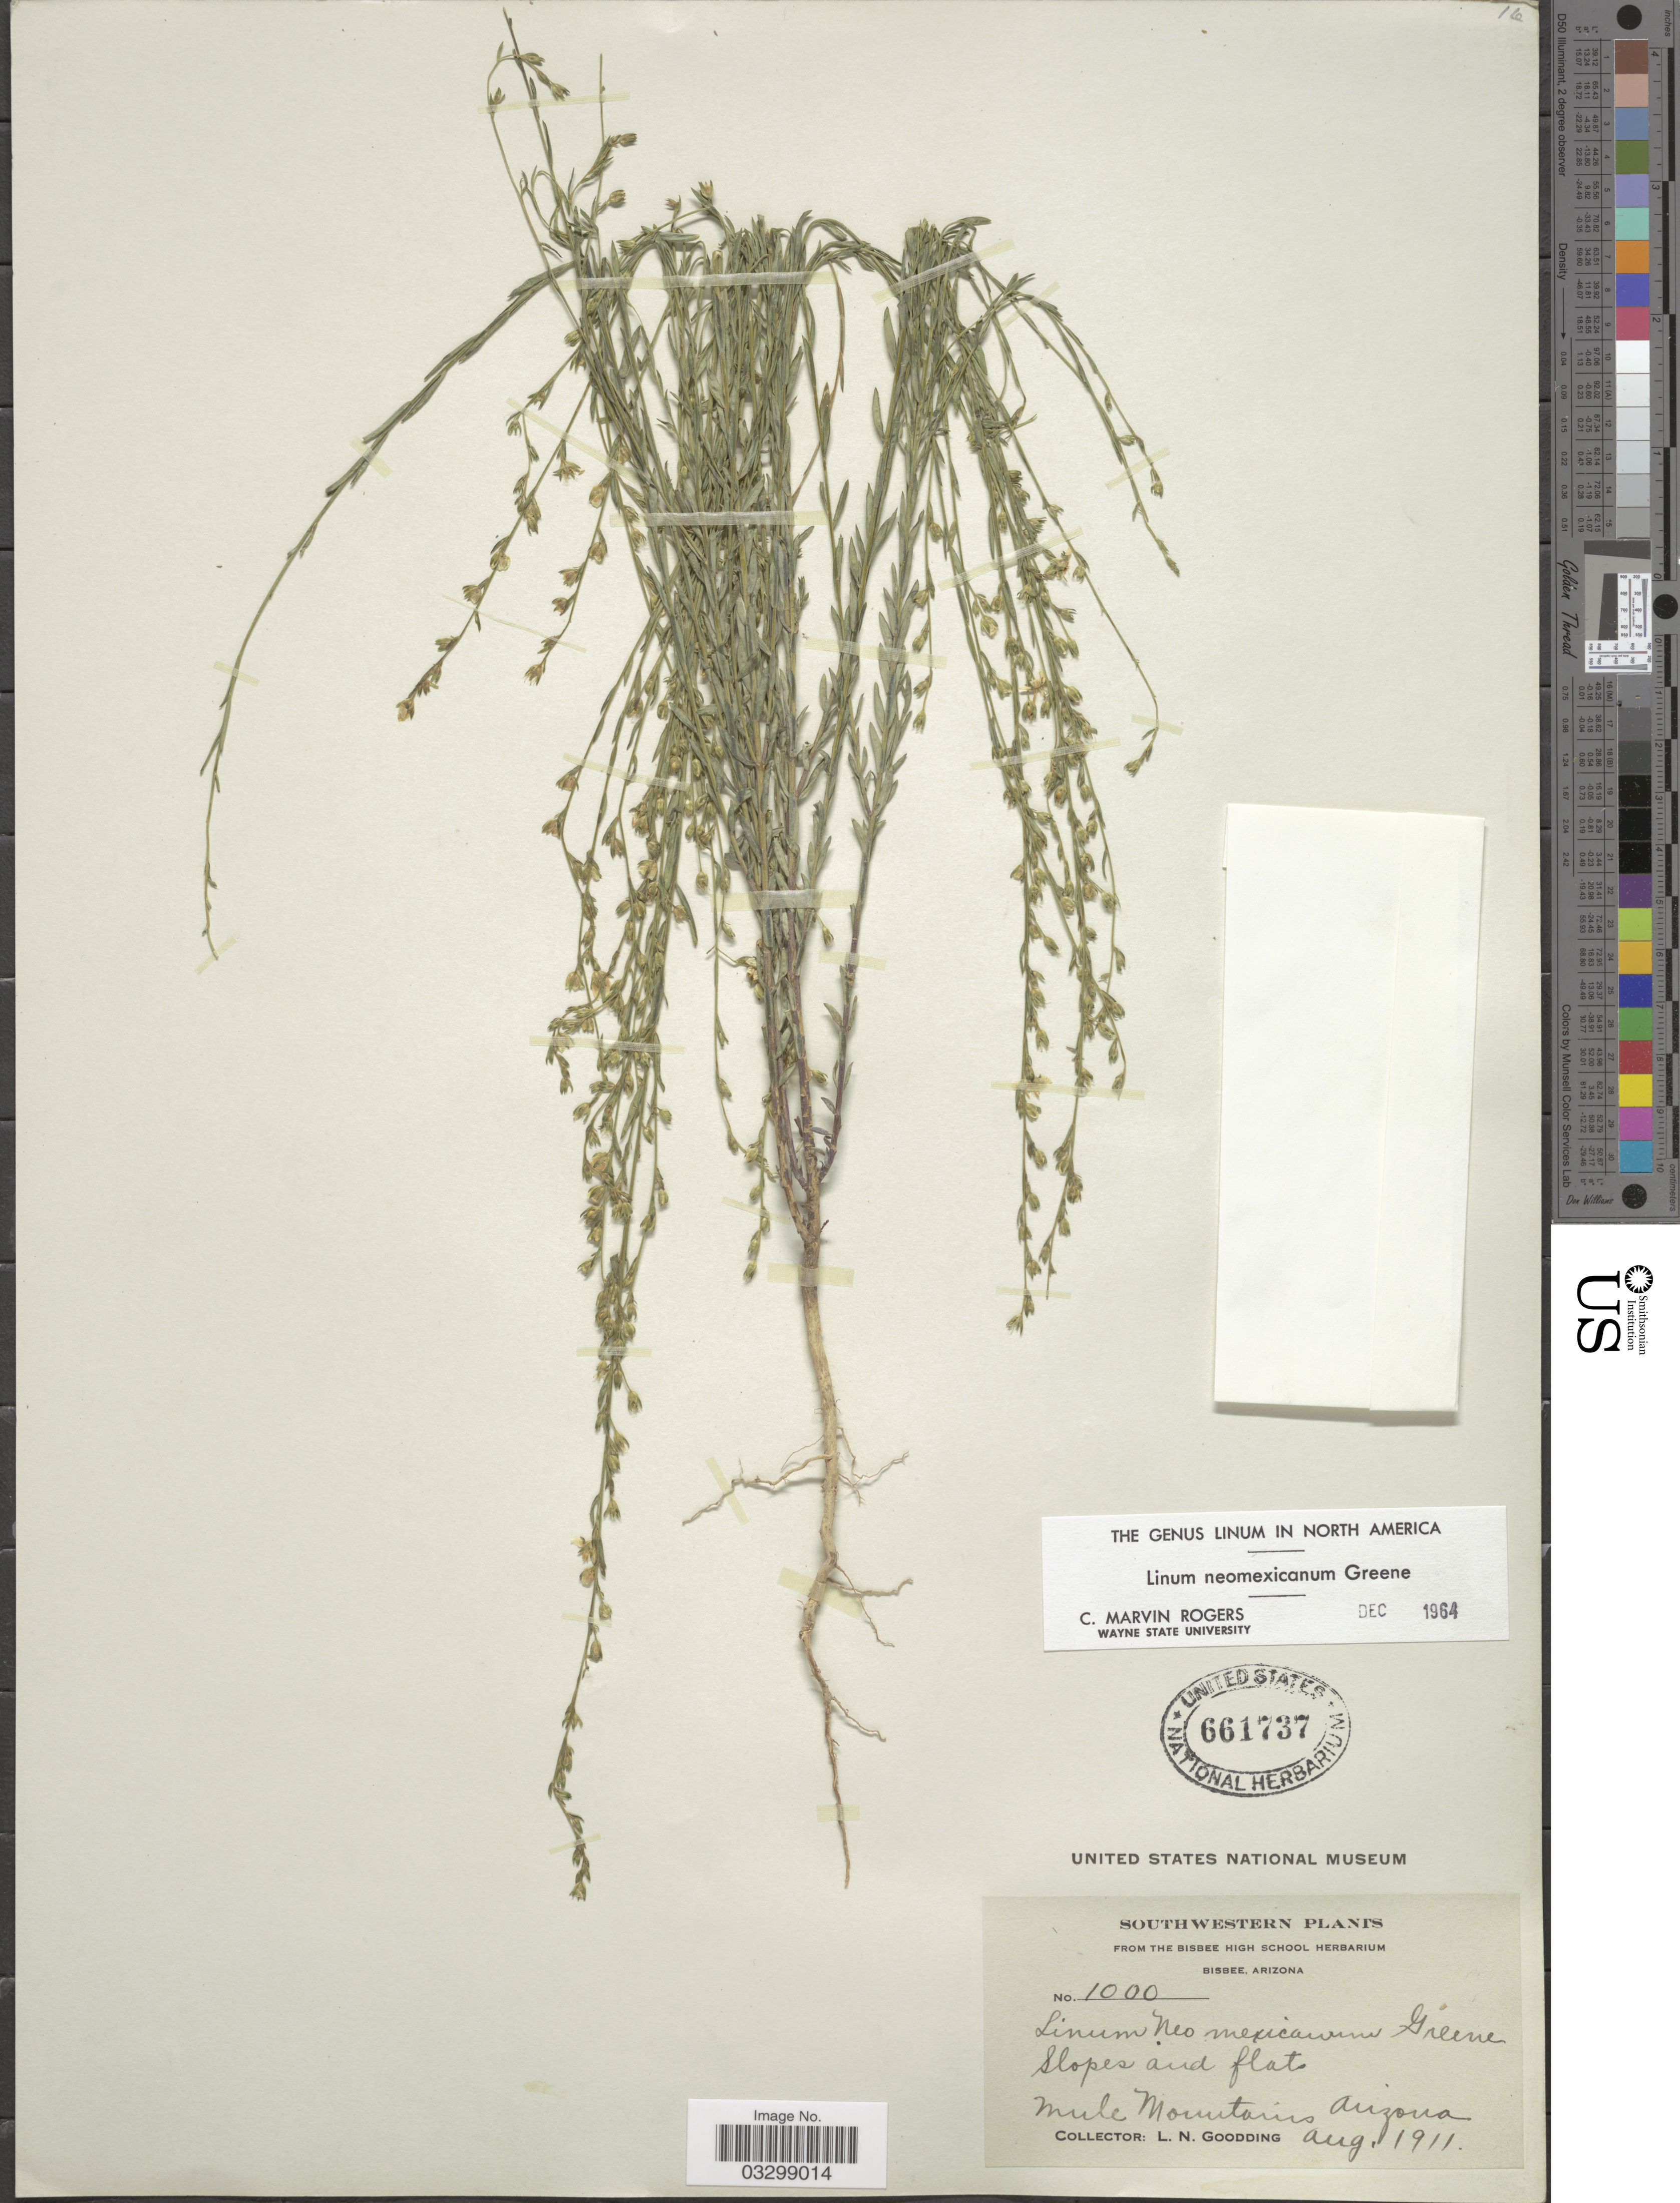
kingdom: Plantae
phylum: Tracheophyta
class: Magnoliopsida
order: Malpighiales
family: Linaceae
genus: Linum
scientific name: Linum neomexicanum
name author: Greene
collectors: L. N. Goodding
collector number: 1000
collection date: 1911-08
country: United States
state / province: Arizona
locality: Southwestern. Mule Mountains.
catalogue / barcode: US 661737